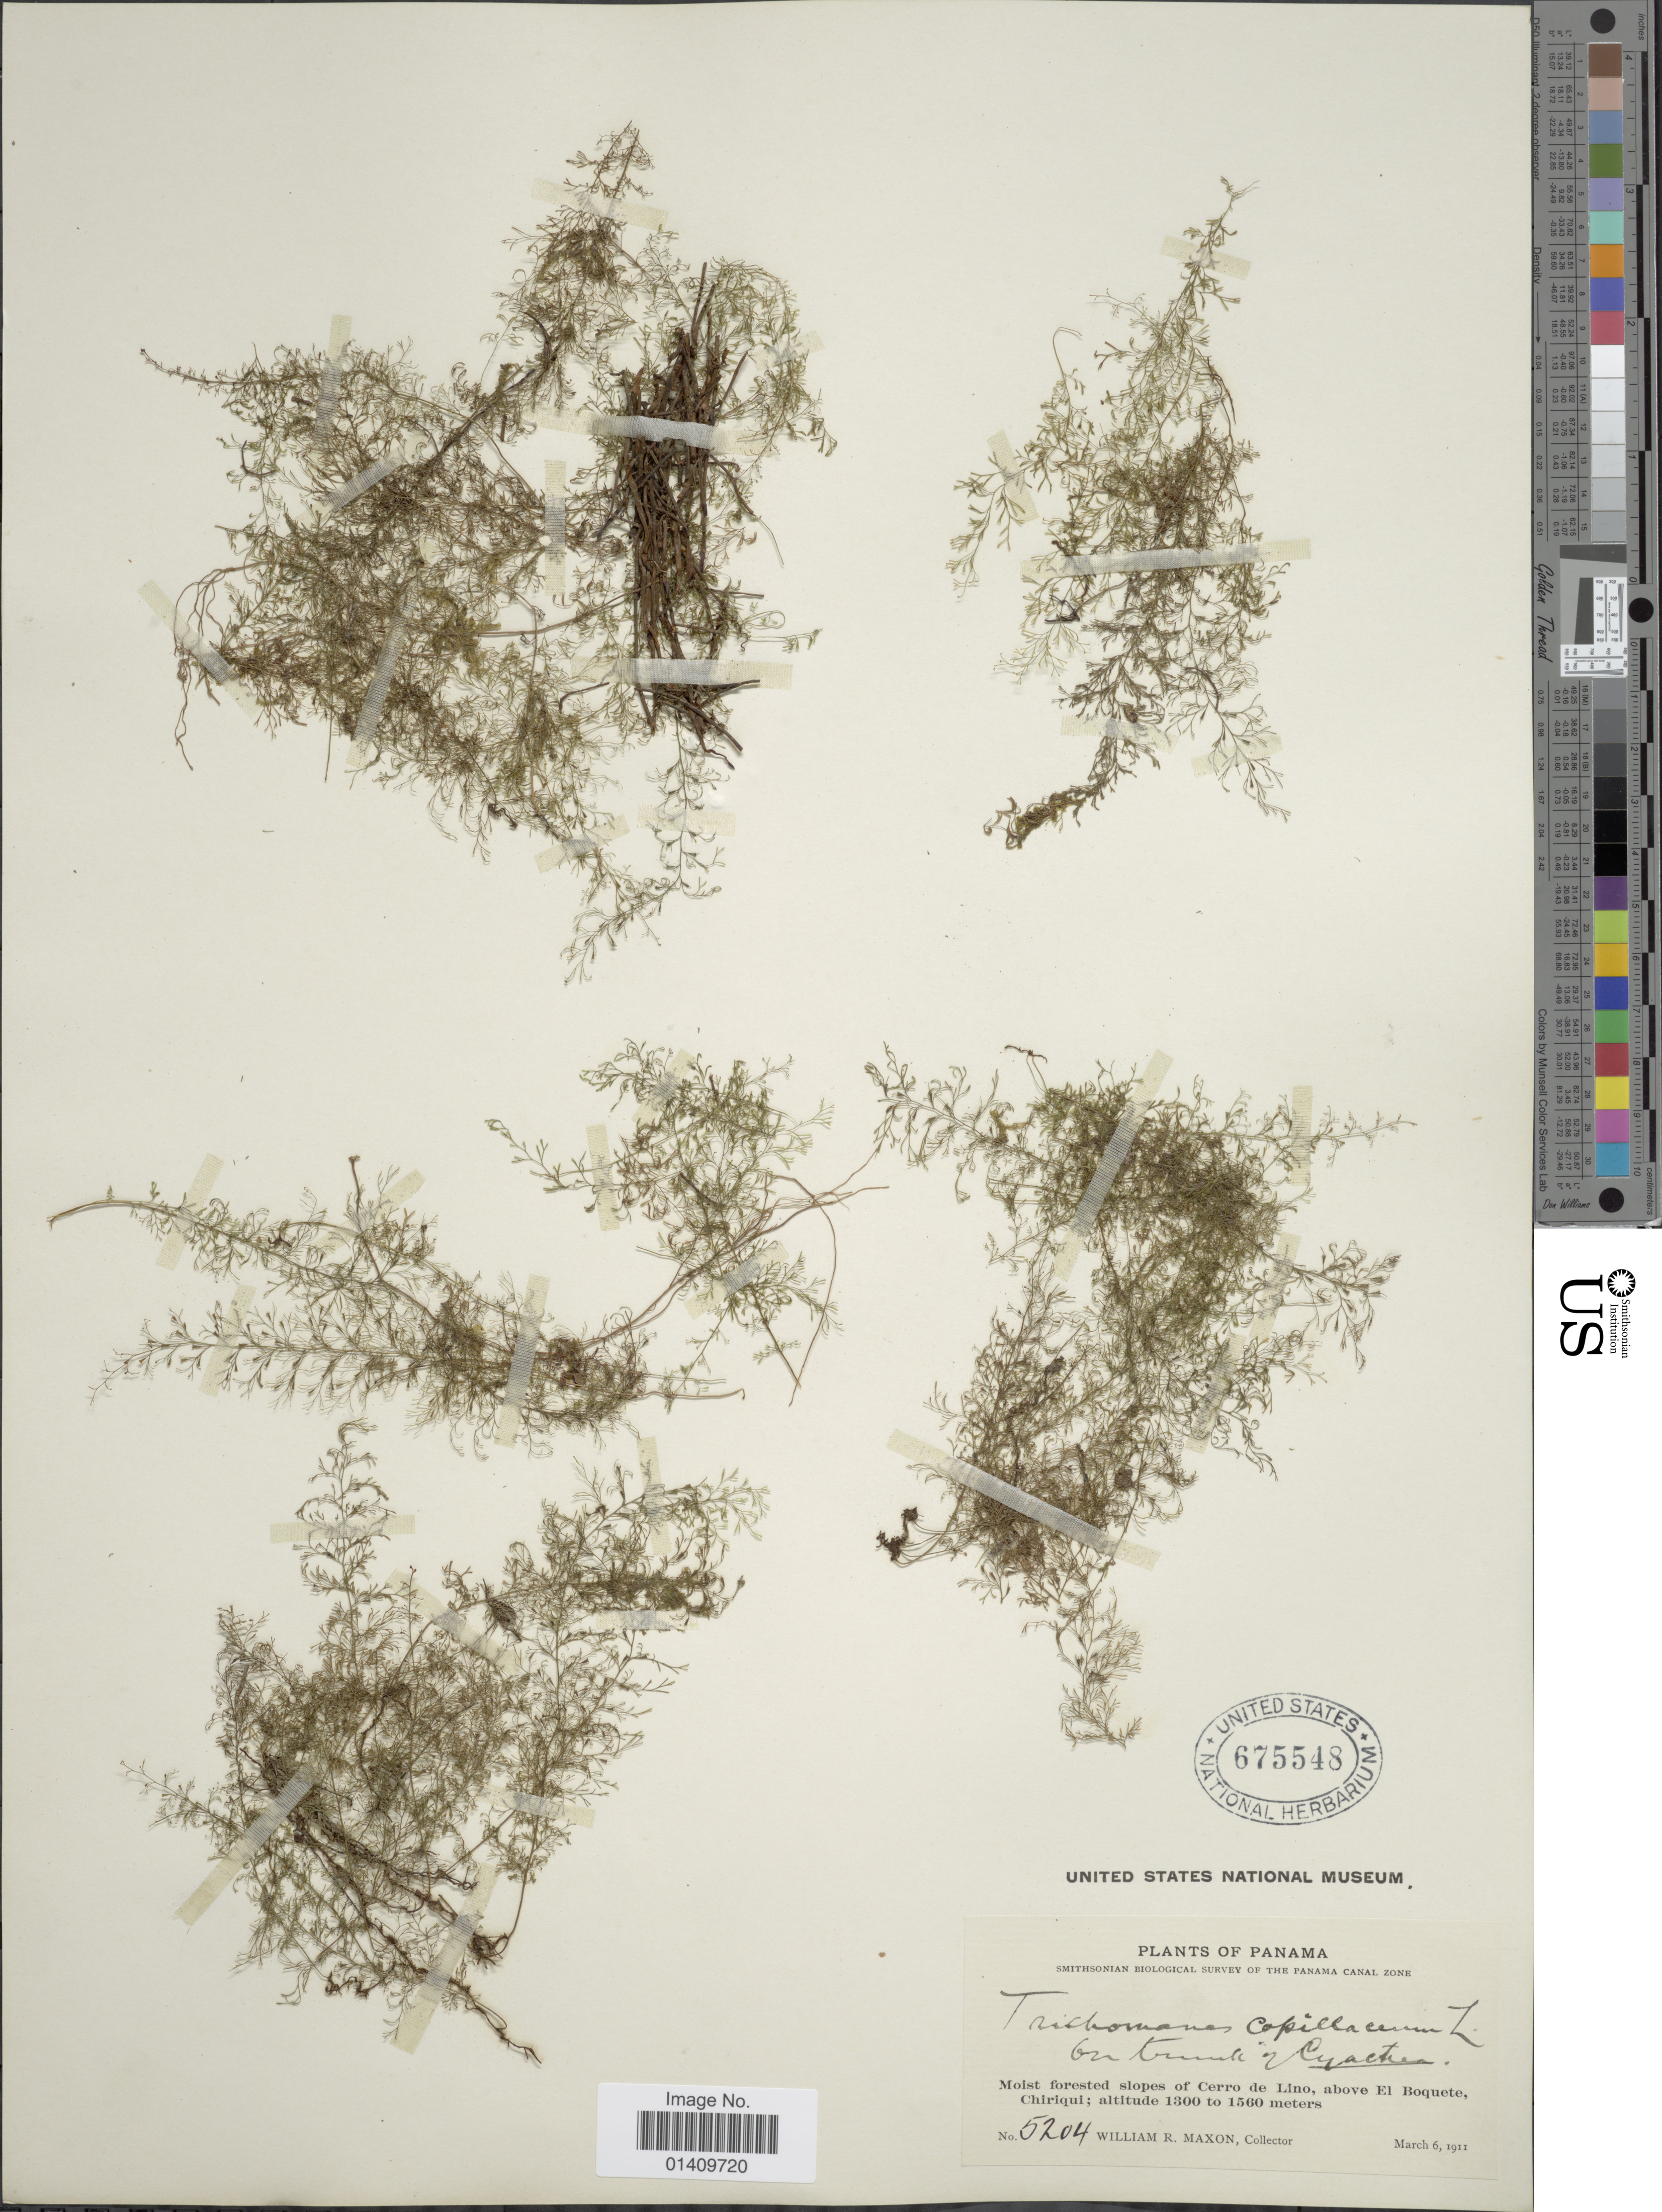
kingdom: Plantae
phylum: Tracheophyta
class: Polypodiopsida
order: Hymenophyllales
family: Hymenophyllaceae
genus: Polyphlebium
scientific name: Polyphlebium capillaceum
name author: (L.) Ebihara & Dubuisson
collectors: W. R. Maxon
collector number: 5204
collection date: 1911-03-06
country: Panama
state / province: Chiriqui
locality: Moist forested slopes of Cerro de Lino, above El Boquete Chirique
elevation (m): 1300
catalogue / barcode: US 675548